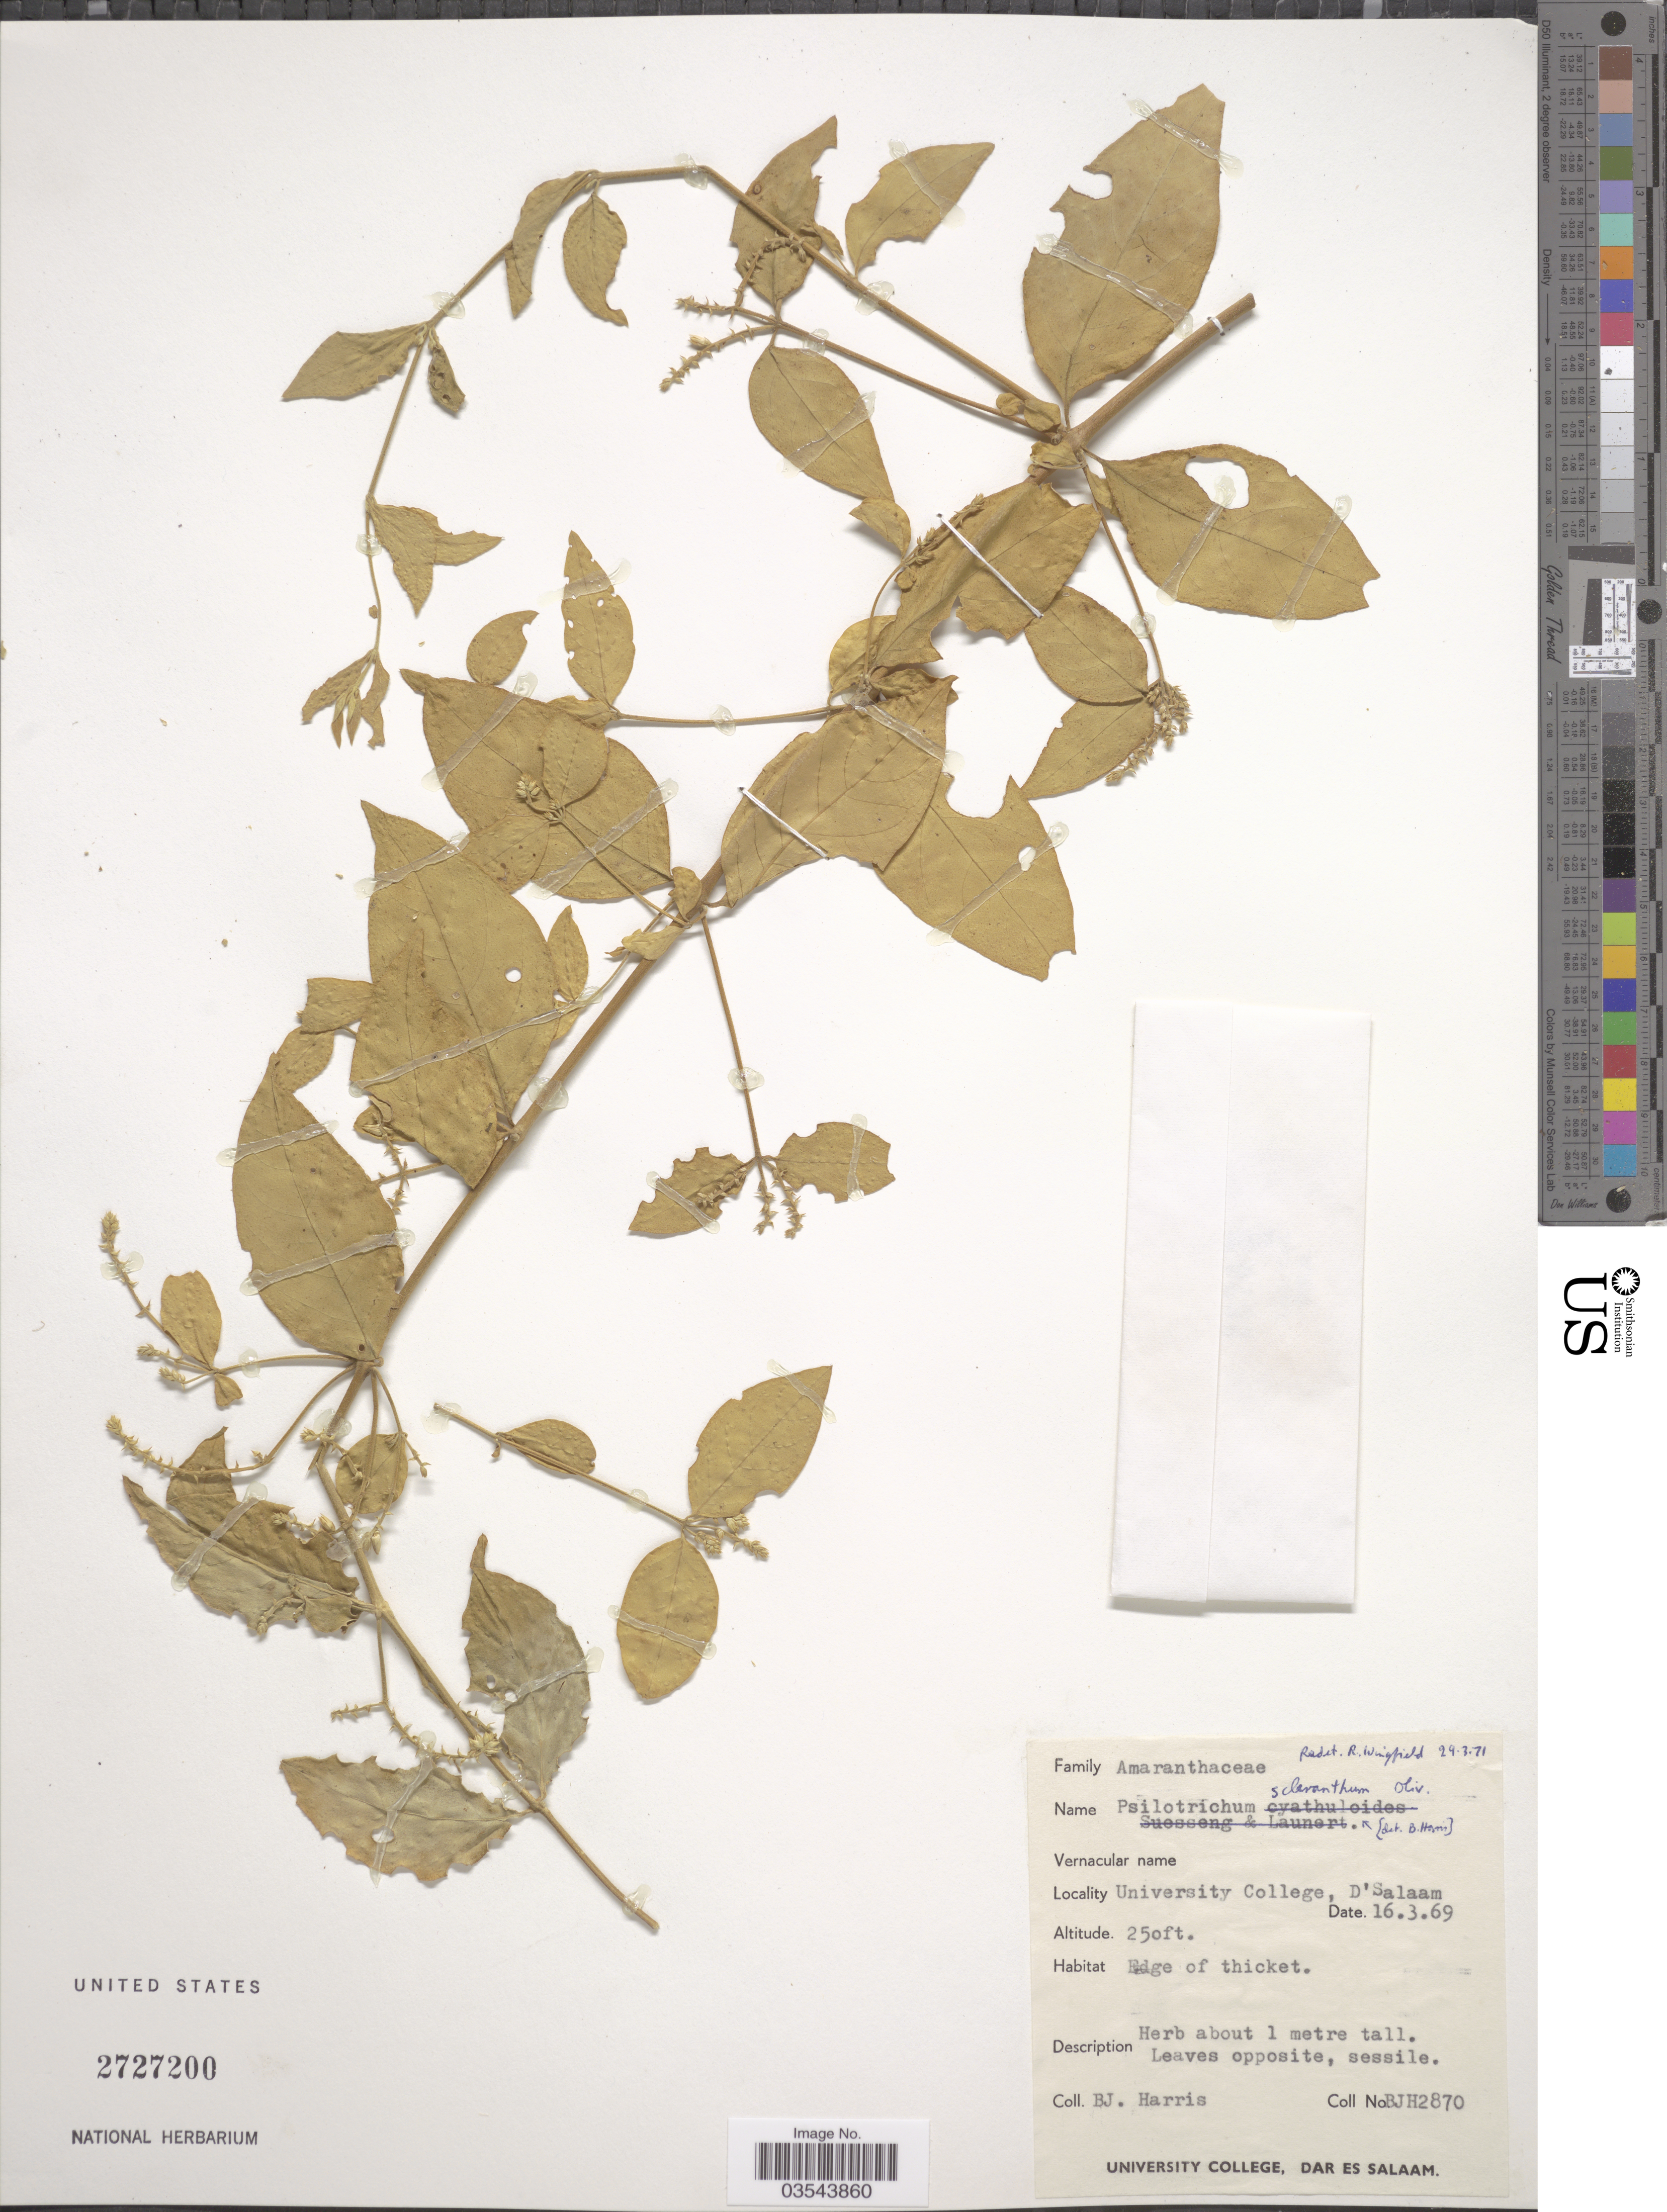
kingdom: Plantae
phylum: Tracheophyta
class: Magnoliopsida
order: Caryophyllales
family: Amaranthaceae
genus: Psilotrichum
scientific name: Psilotrichum scleranthum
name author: Thwaites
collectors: B. J. Harris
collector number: BJH2870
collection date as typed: Transcribed d/m/y: 16/3/69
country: Tanzania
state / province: Dar es Salaam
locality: University College, D'Salaam.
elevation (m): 76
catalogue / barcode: US 2727200